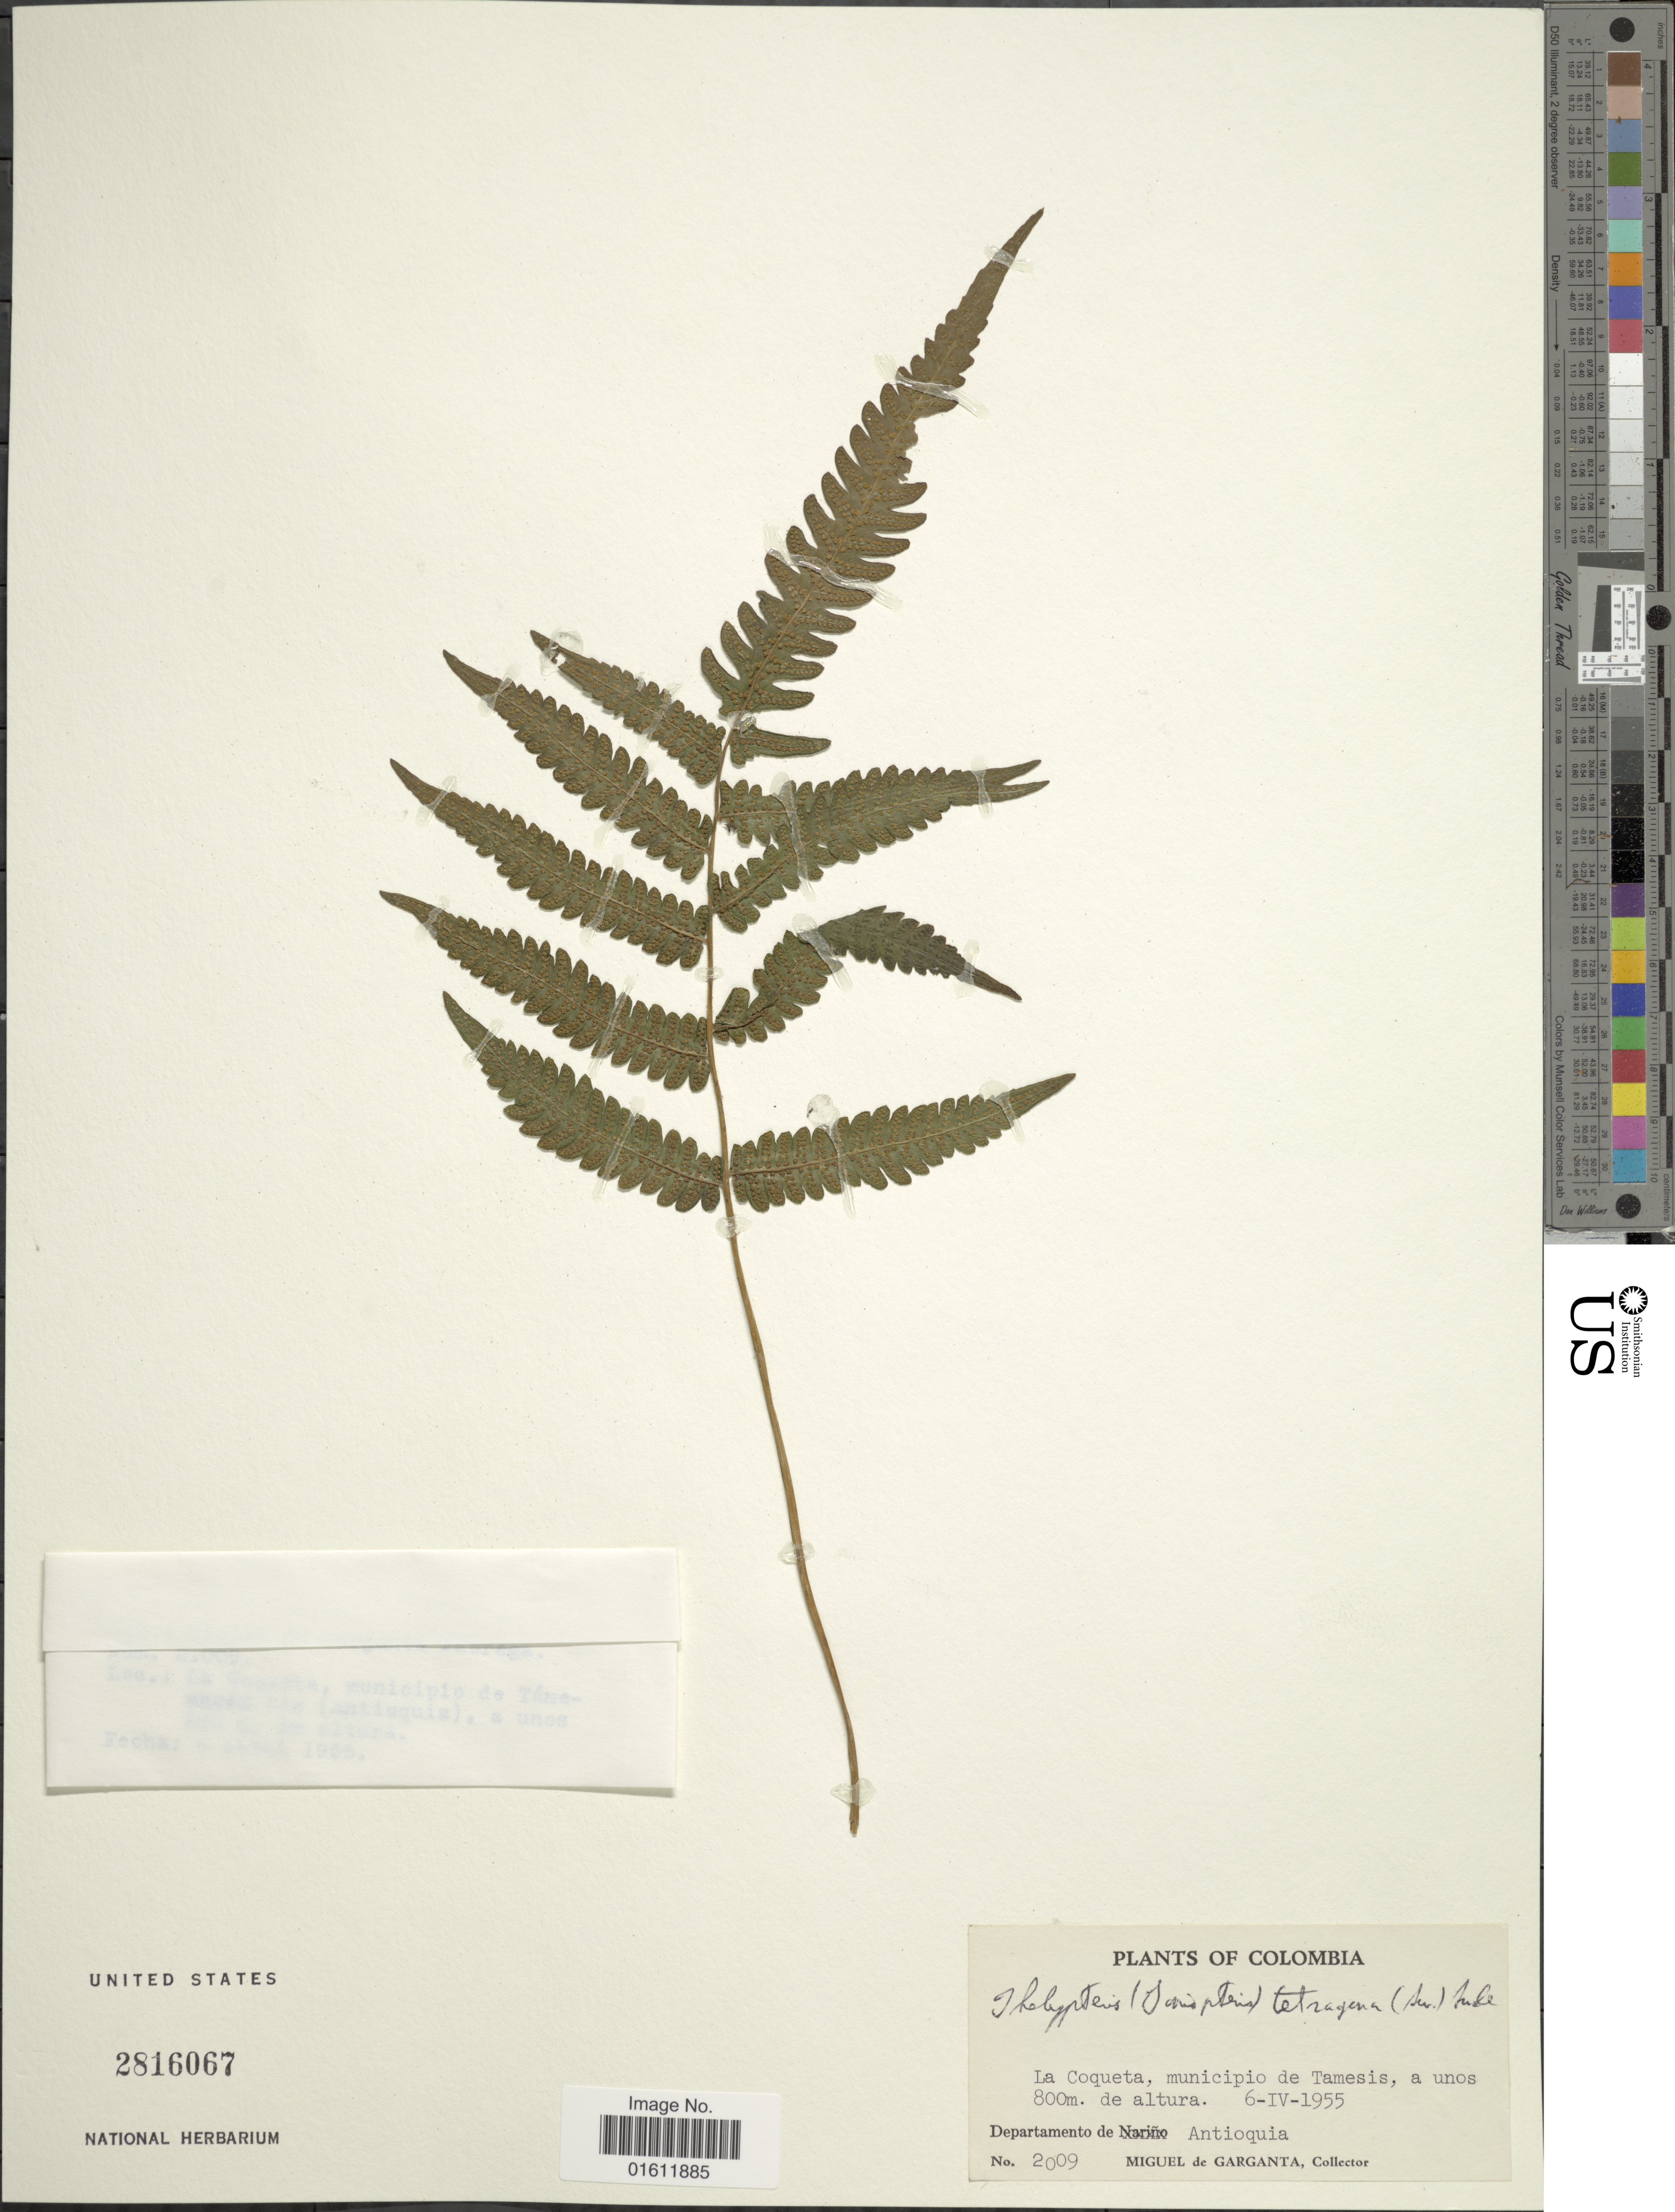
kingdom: Plantae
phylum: Tracheophyta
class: Polypodiopsida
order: Polypodiales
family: Thelypteridaceae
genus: Goniopteris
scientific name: Goniopteris tetragona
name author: (C. Presl) Sw.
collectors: M. Garganta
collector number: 2009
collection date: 1955-04-06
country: Colombia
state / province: Antioquia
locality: La Coqueta, municipio de Tamesis.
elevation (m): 800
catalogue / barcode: US 2816067